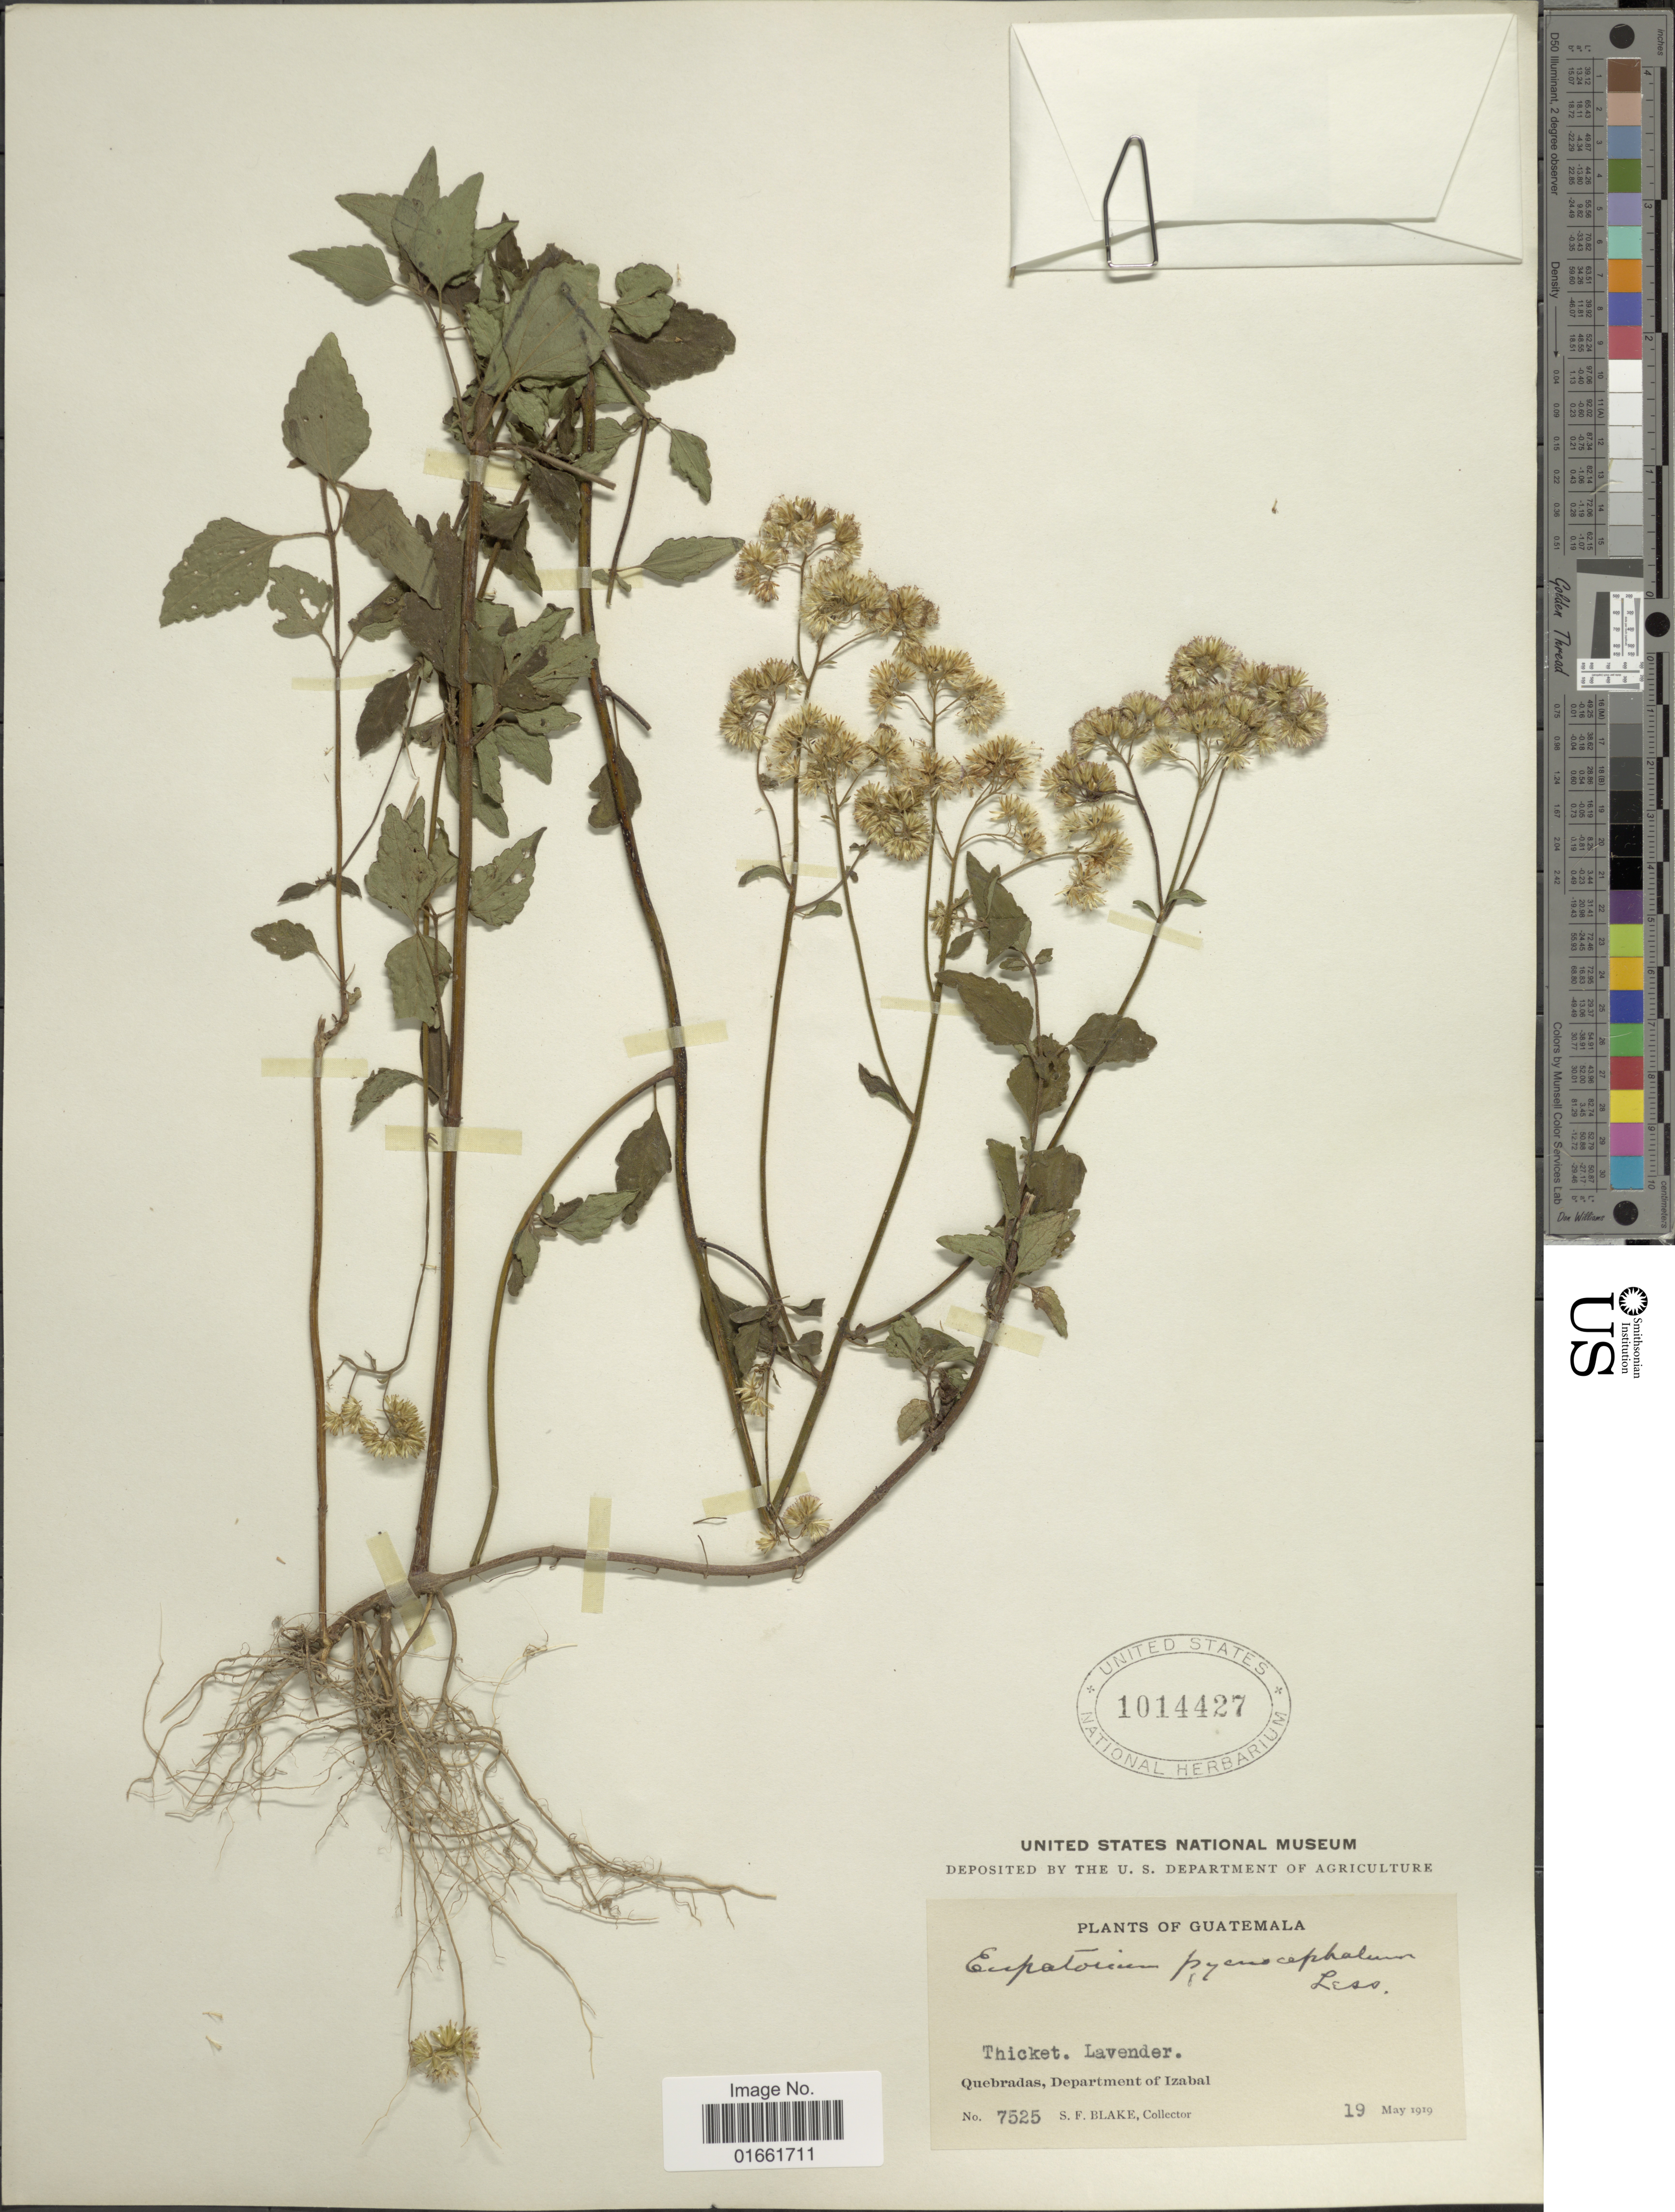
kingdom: Plantae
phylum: Tracheophyta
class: Magnoliopsida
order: Asterales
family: Asteraceae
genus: Fleischmannia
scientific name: Fleischmannia pratensis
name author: (Klatt) R.M. King & H. Rob.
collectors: S. Blake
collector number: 7525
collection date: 1919-05-19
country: Guatemala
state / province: Izabal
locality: Quebradas, Department of Izabal.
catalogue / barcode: US 1014427